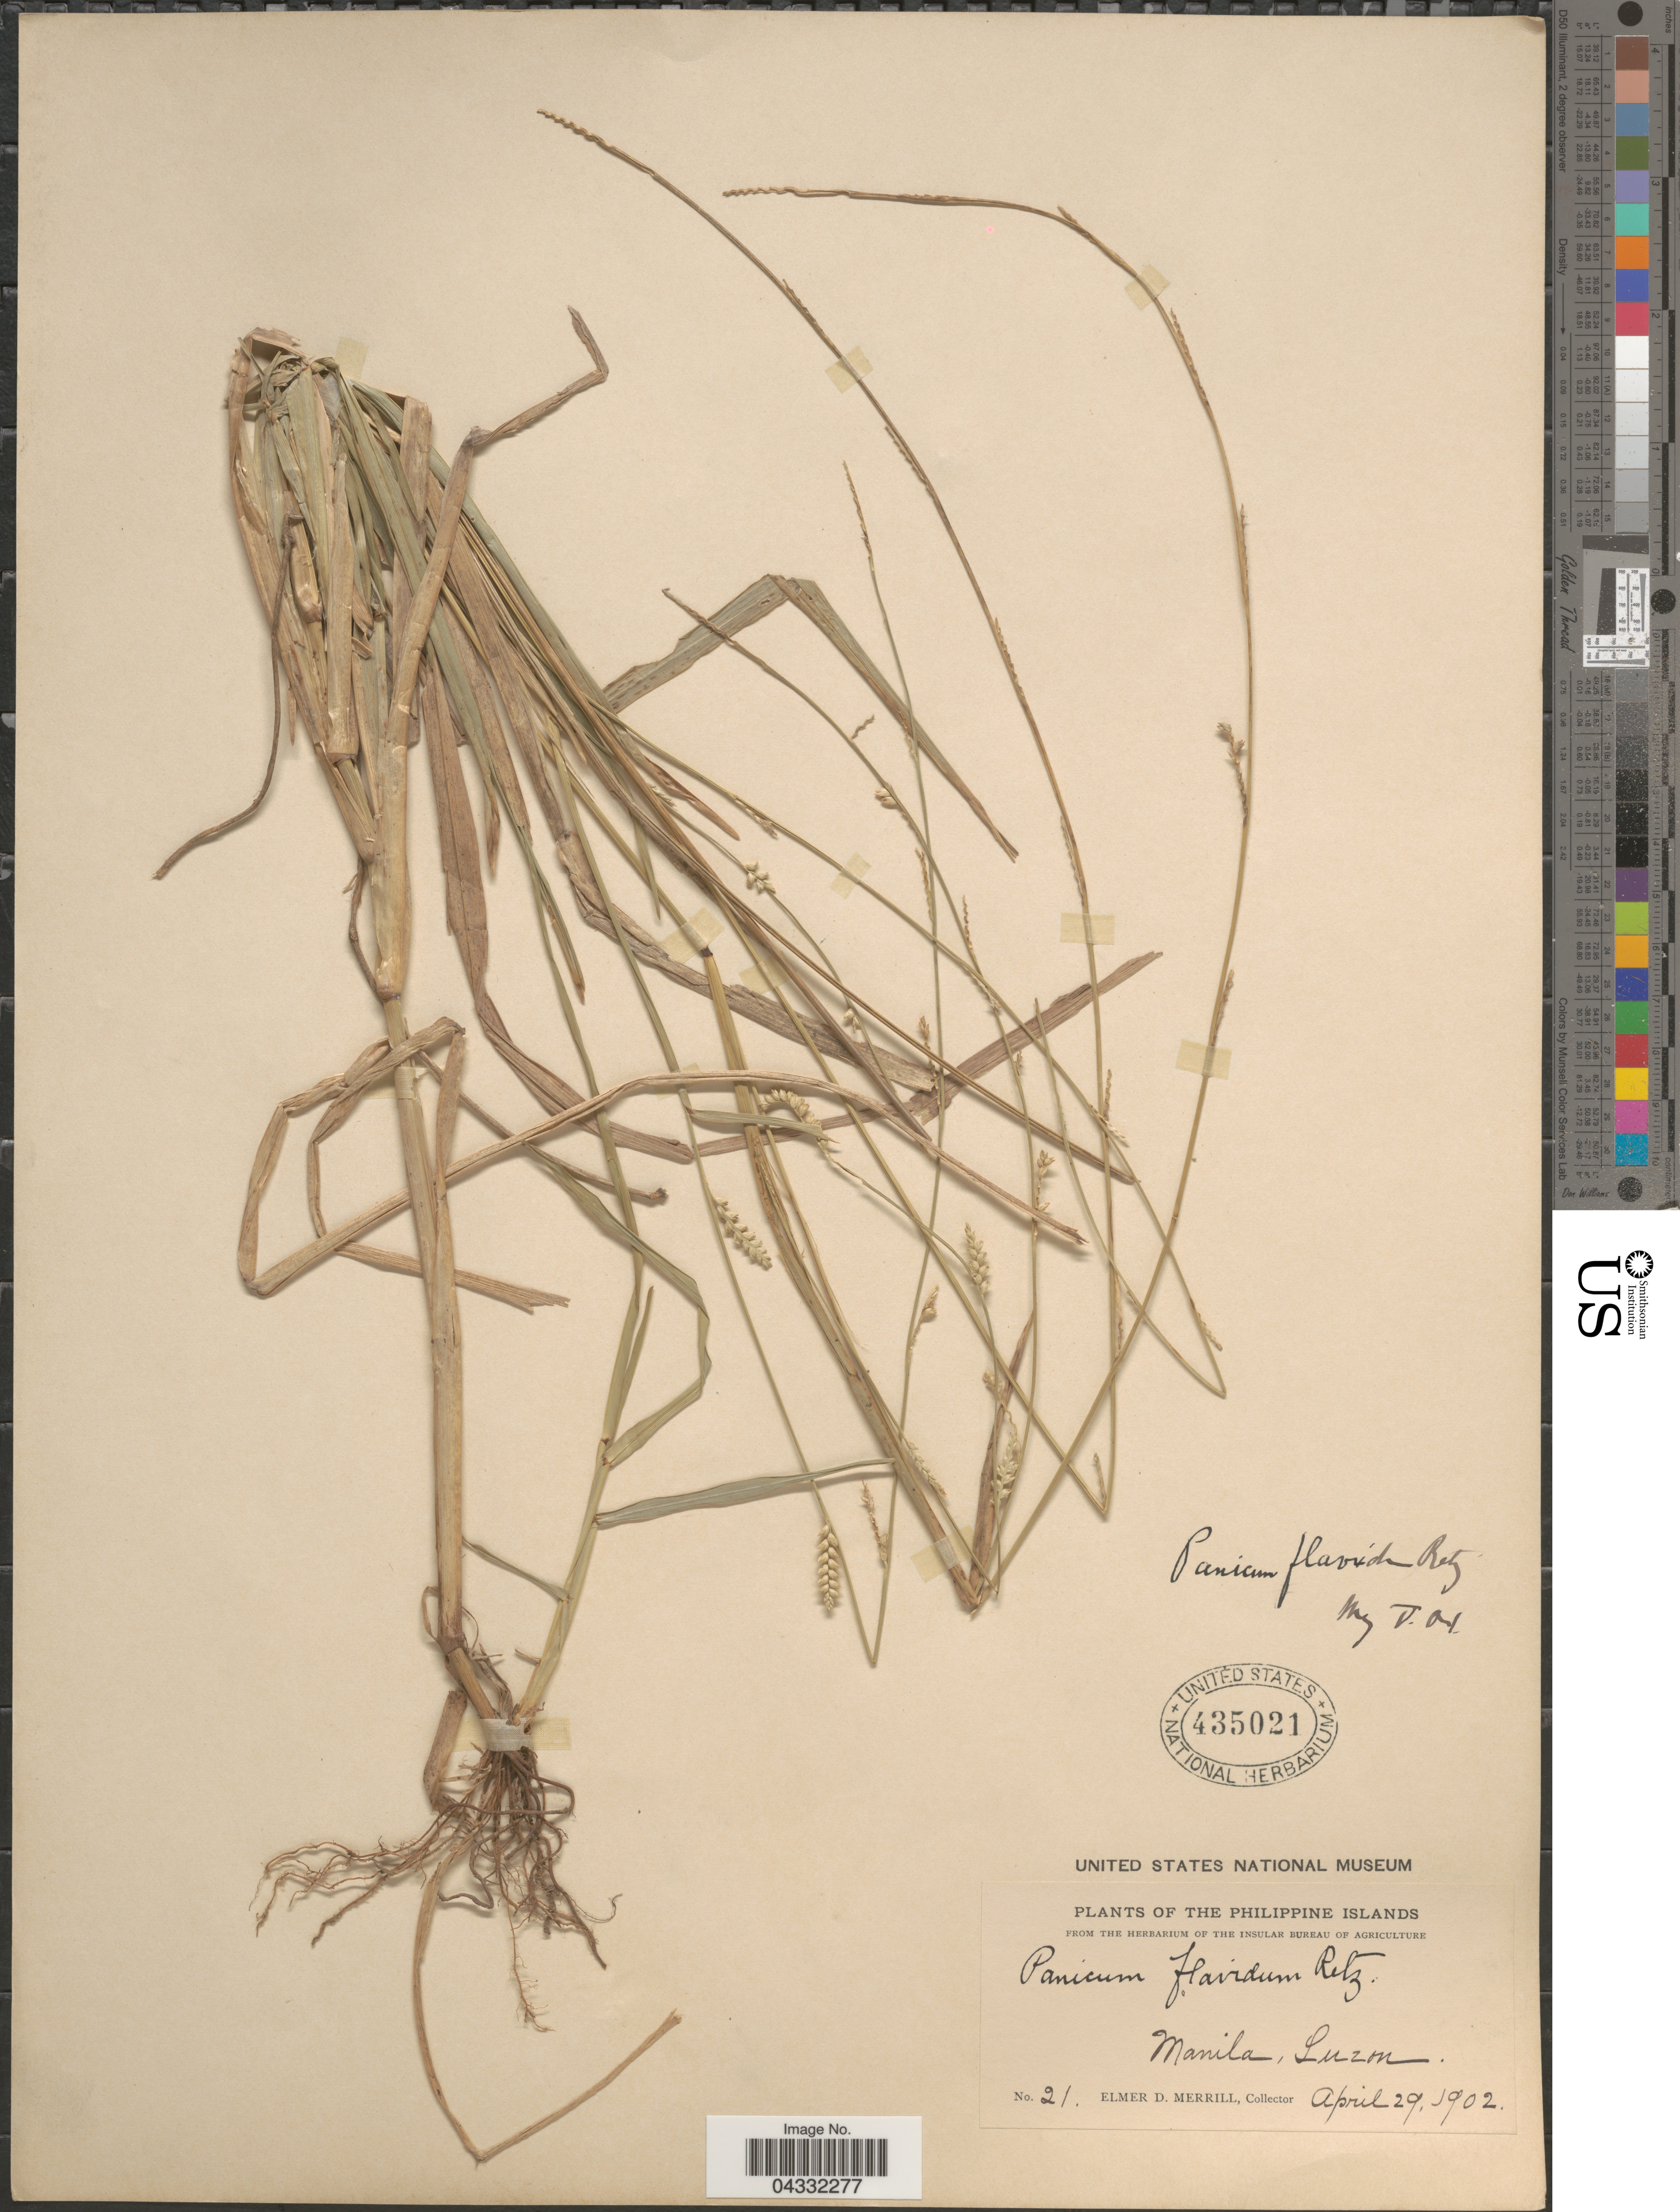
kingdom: Plantae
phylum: Tracheophyta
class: Liliopsida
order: Poales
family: Poaceae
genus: Setaria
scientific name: Setaria flavida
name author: (Retz.) Veldkamp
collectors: E. D. Merrill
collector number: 21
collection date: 1902-04-29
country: Philippines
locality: The Philippine Islands. Manila, Luzon.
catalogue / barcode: US 435021